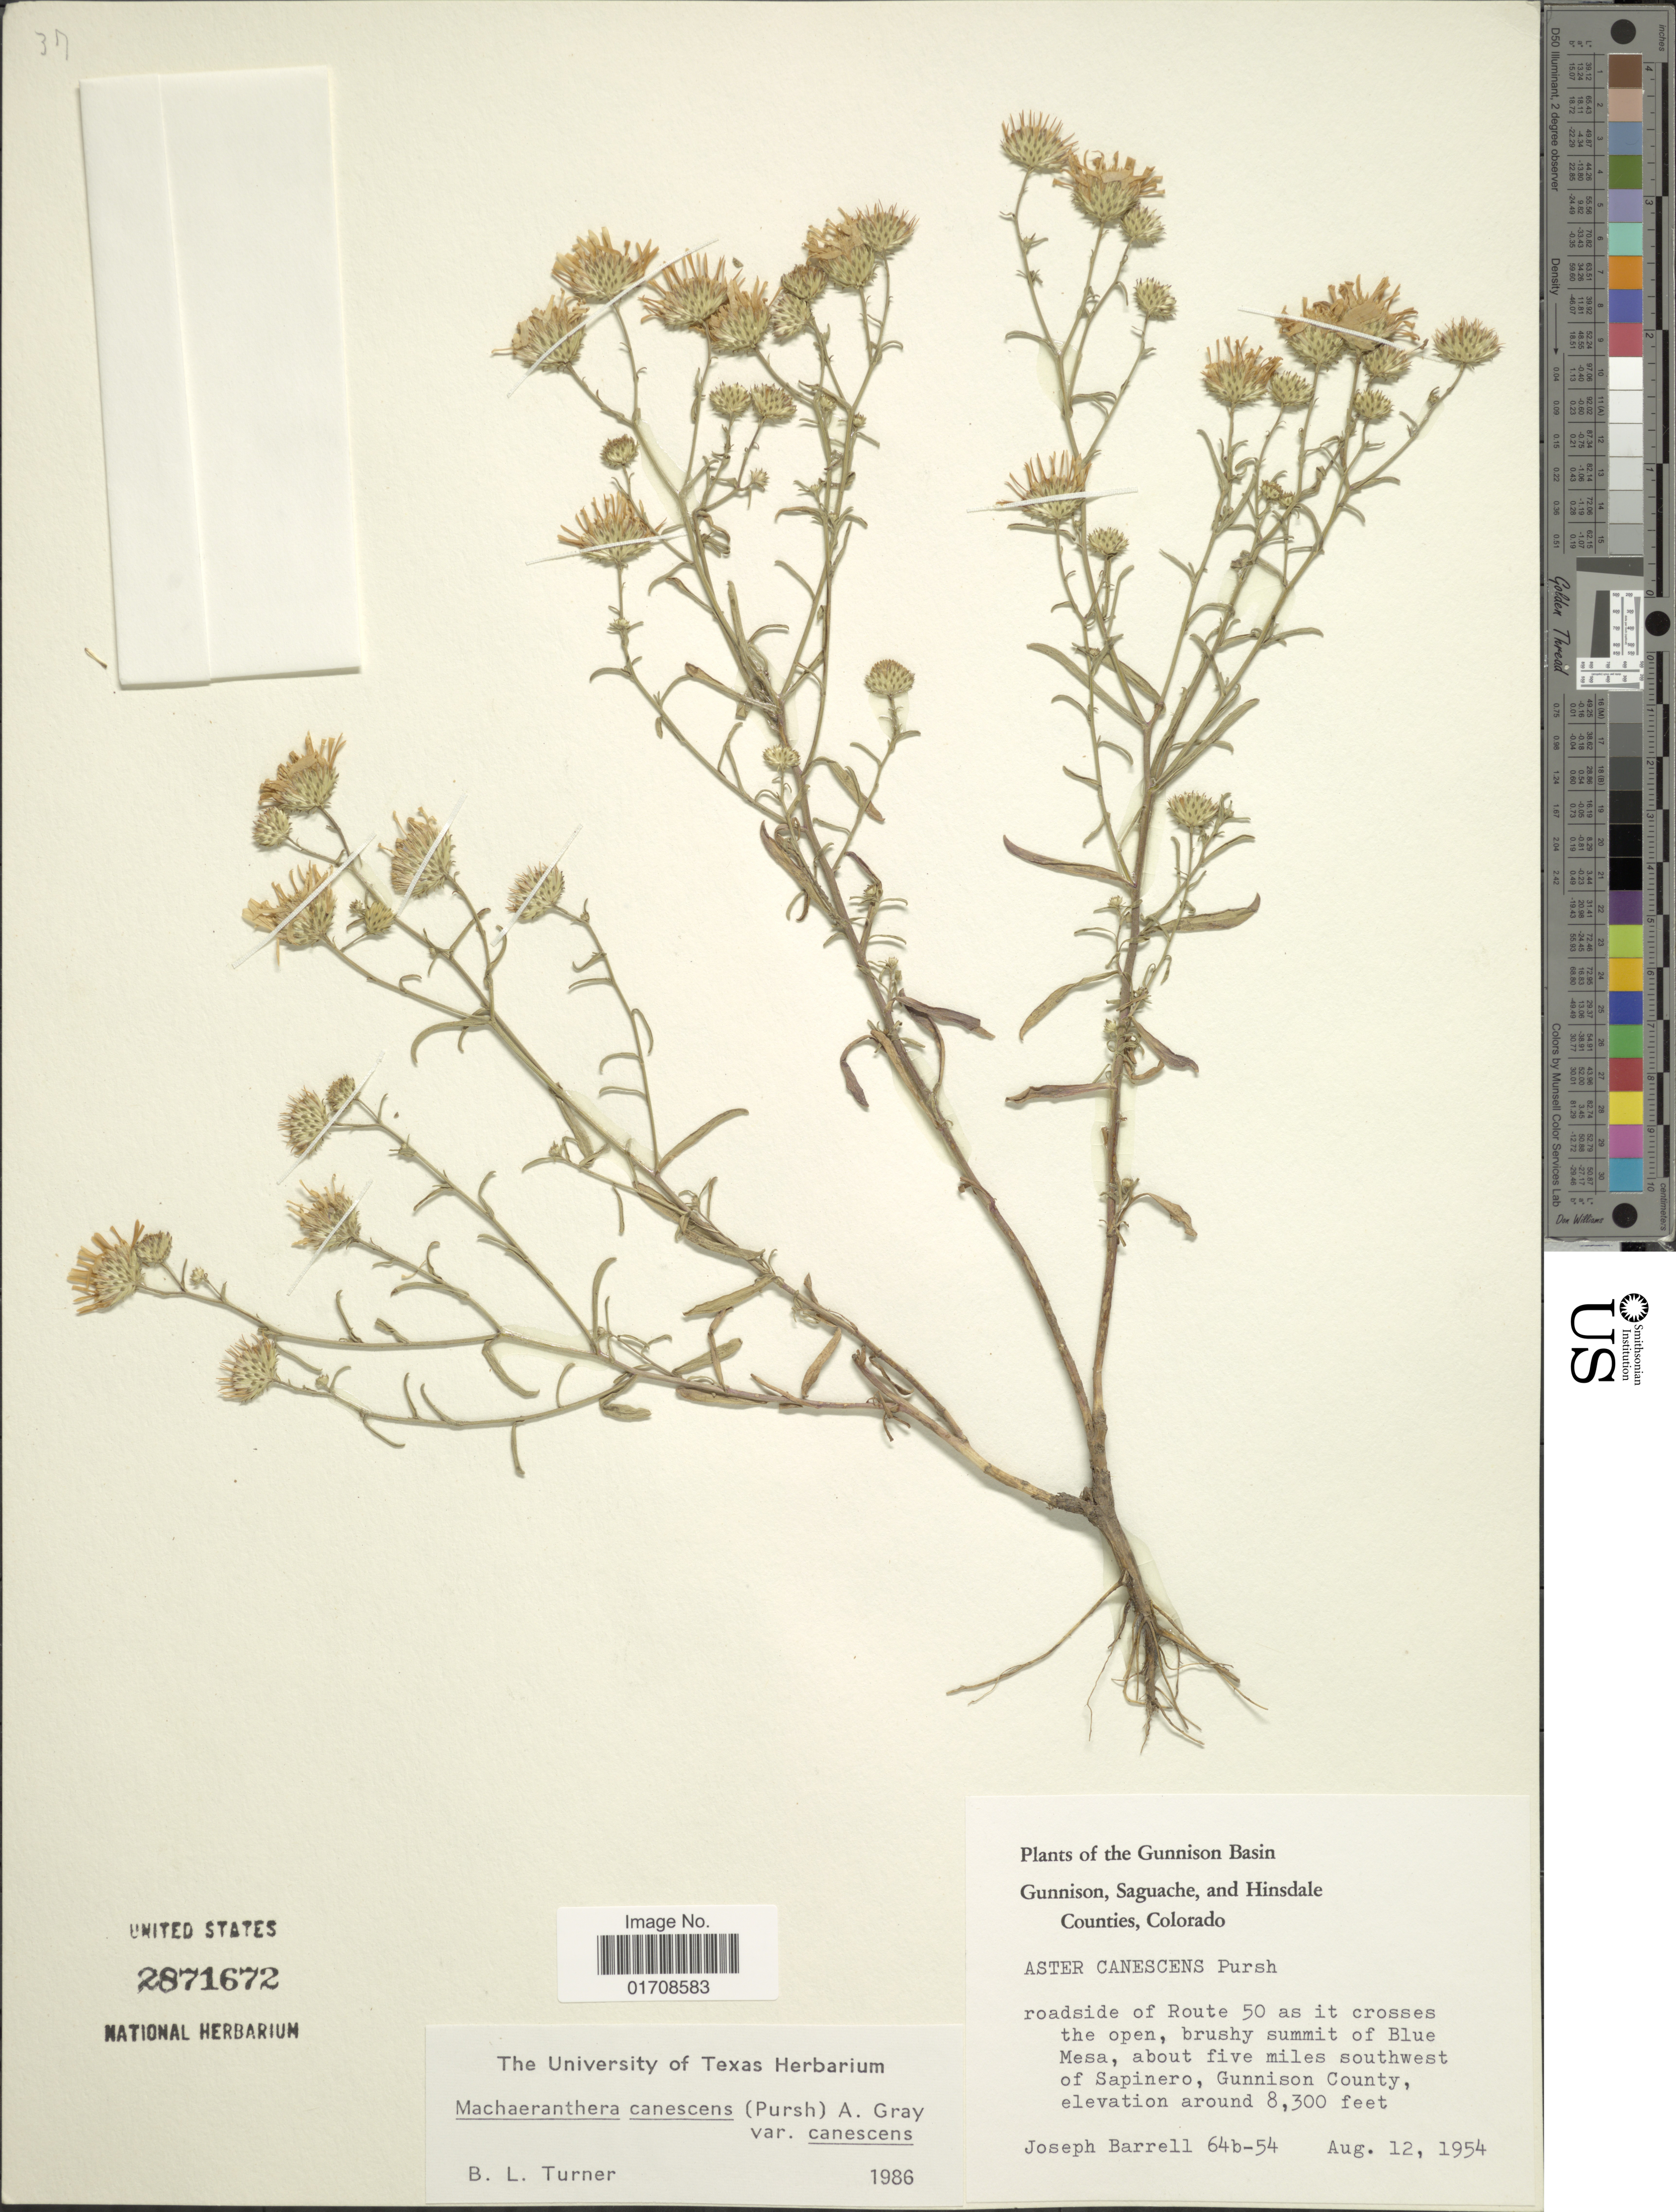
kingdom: Plantae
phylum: Tracheophyta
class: Magnoliopsida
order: Asterales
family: Asteraceae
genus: Machaeranthera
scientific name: Machaeranthera canescens var. canescens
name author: (Pursh) A. Gray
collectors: J. Barrell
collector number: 64b-54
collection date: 1954-08-12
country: United States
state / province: Colorado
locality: Gunnison Basin, Route 50 as it crosses the open, brushy summit of Blue Mesa, about five miles southwest of Sapinero, Gunnison County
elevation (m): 2530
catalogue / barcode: US 2871672